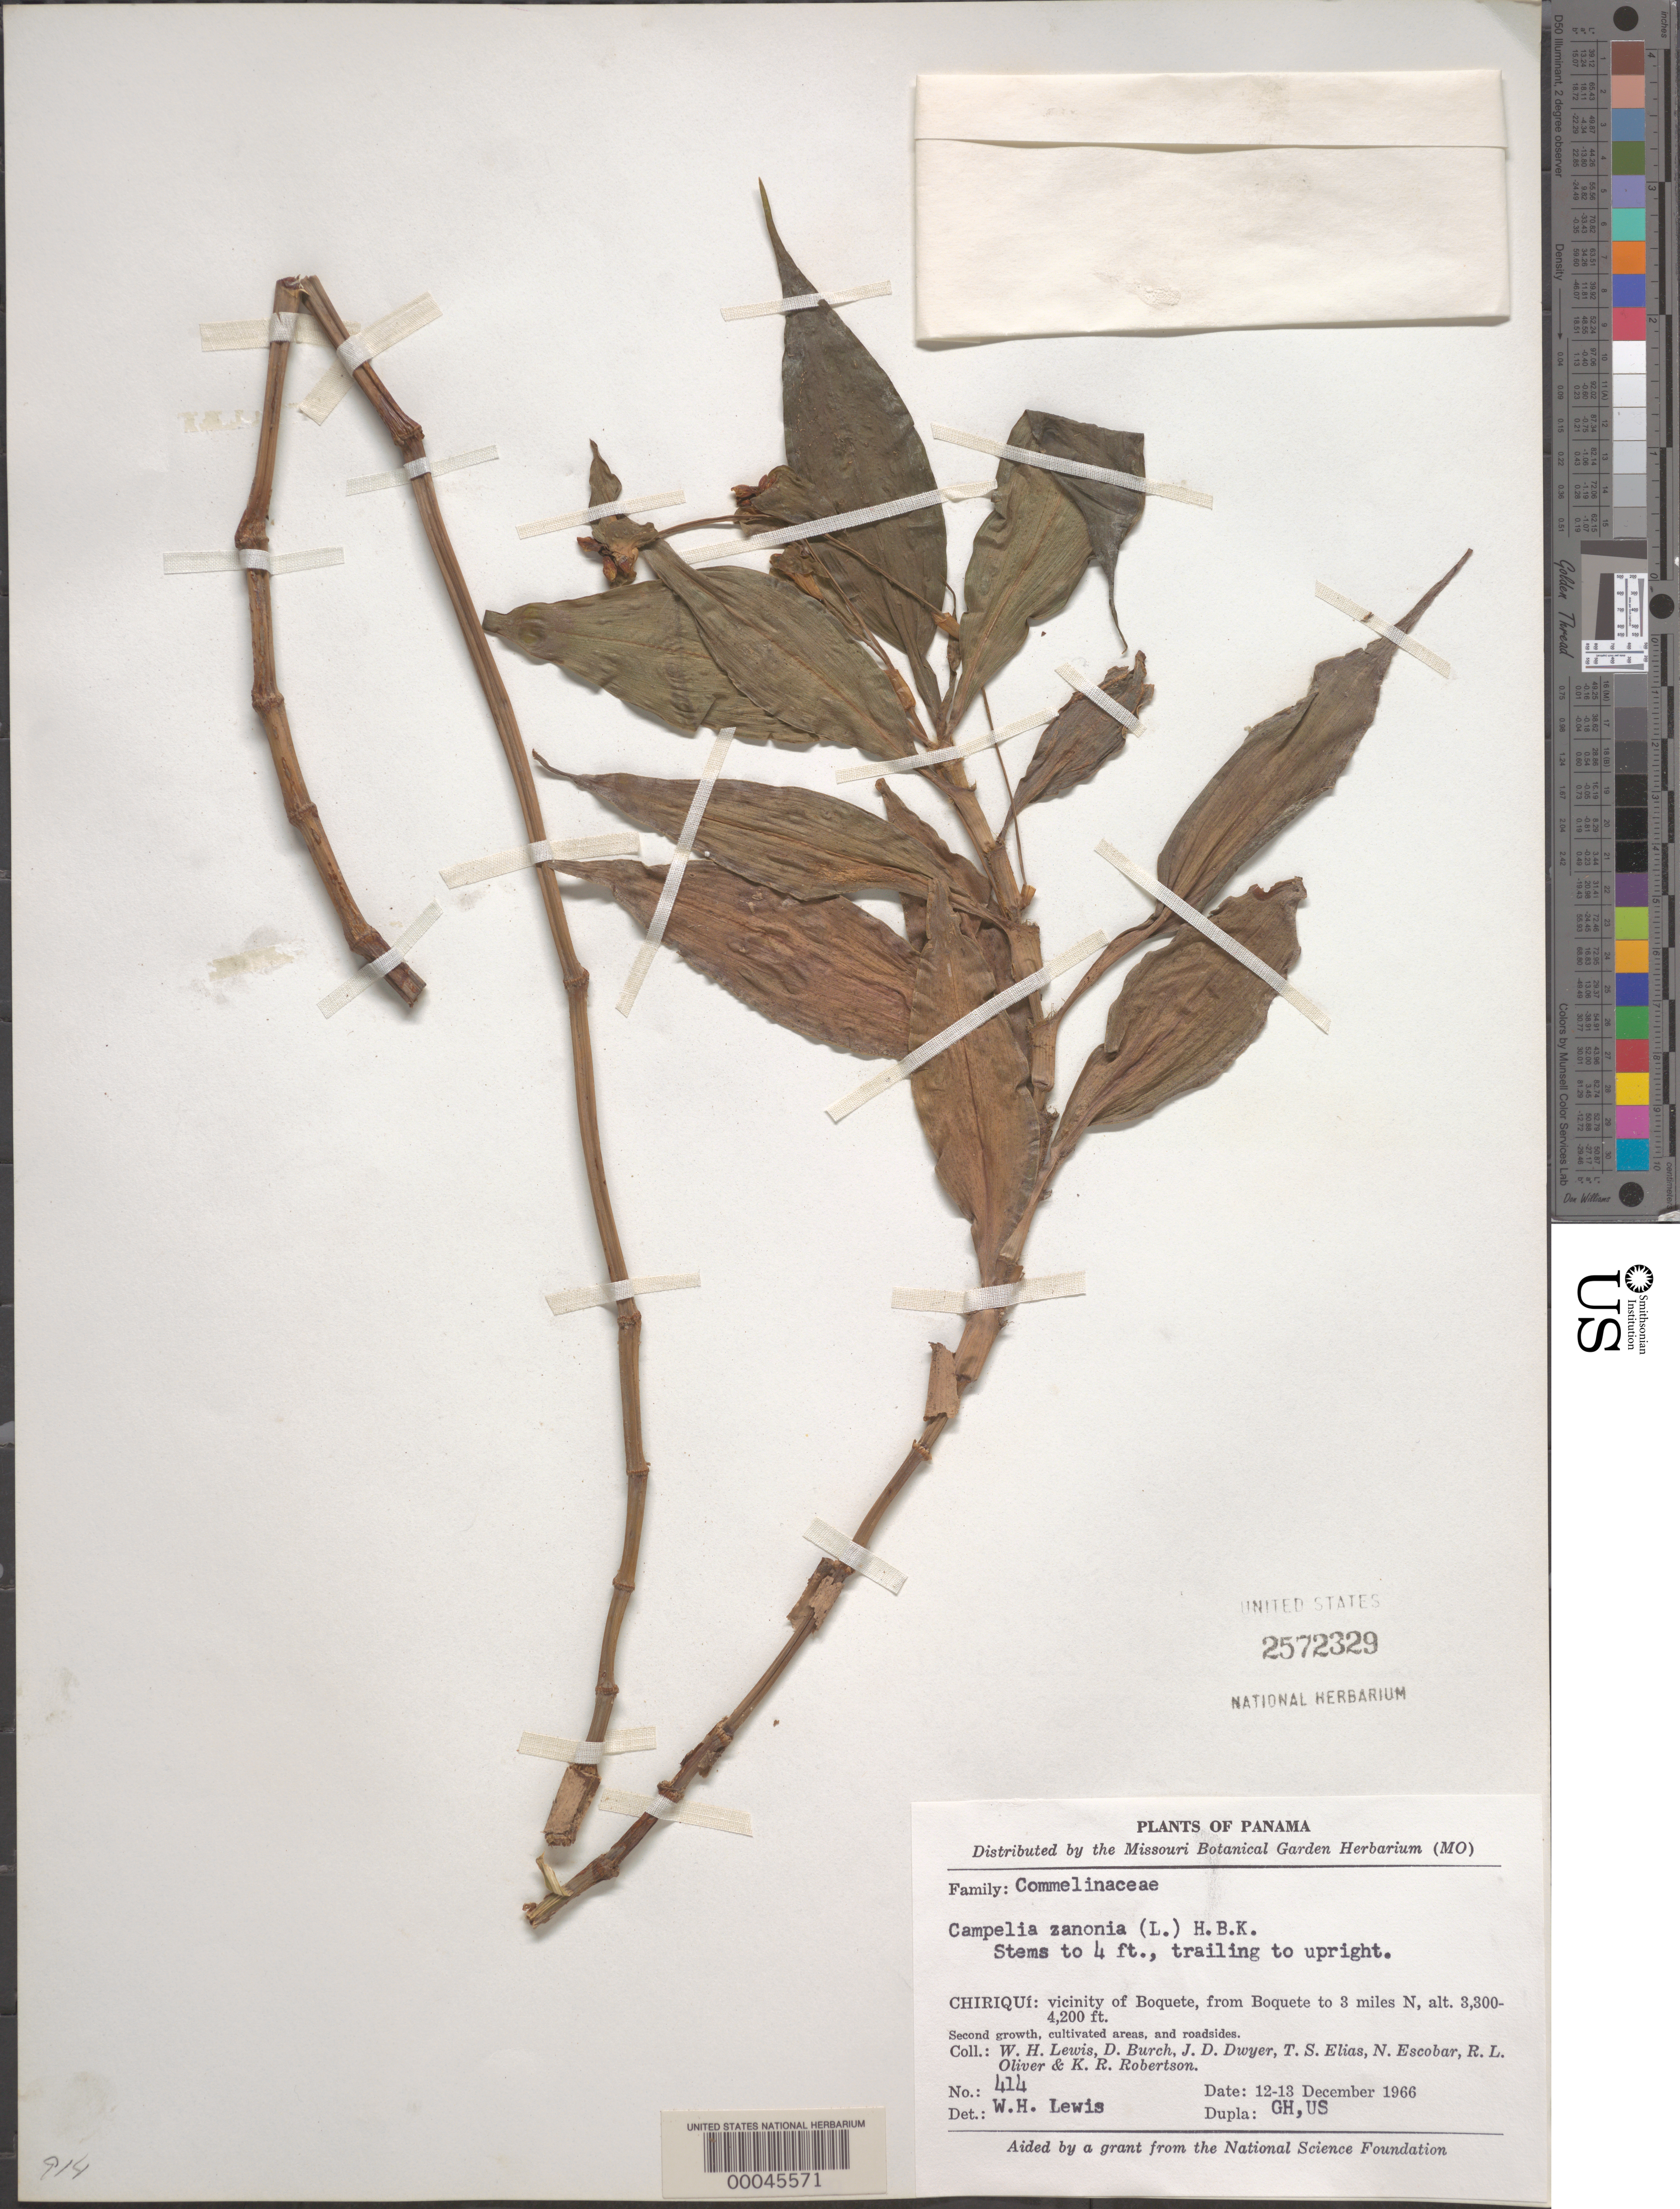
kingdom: Plantae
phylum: Tracheophyta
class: Liliopsida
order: Commelinales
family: Commelinaceae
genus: Tradescantia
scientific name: Tradescantia zanonia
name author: (L.) Sw.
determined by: Lewis, W. H.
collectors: W. H. Lewis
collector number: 414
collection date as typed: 12 Dec 1966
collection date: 1966-12-12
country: Panama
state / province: Chiriquí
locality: Near Obquete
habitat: Roadsides and cultivated areas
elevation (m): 1281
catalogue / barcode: US 2572329